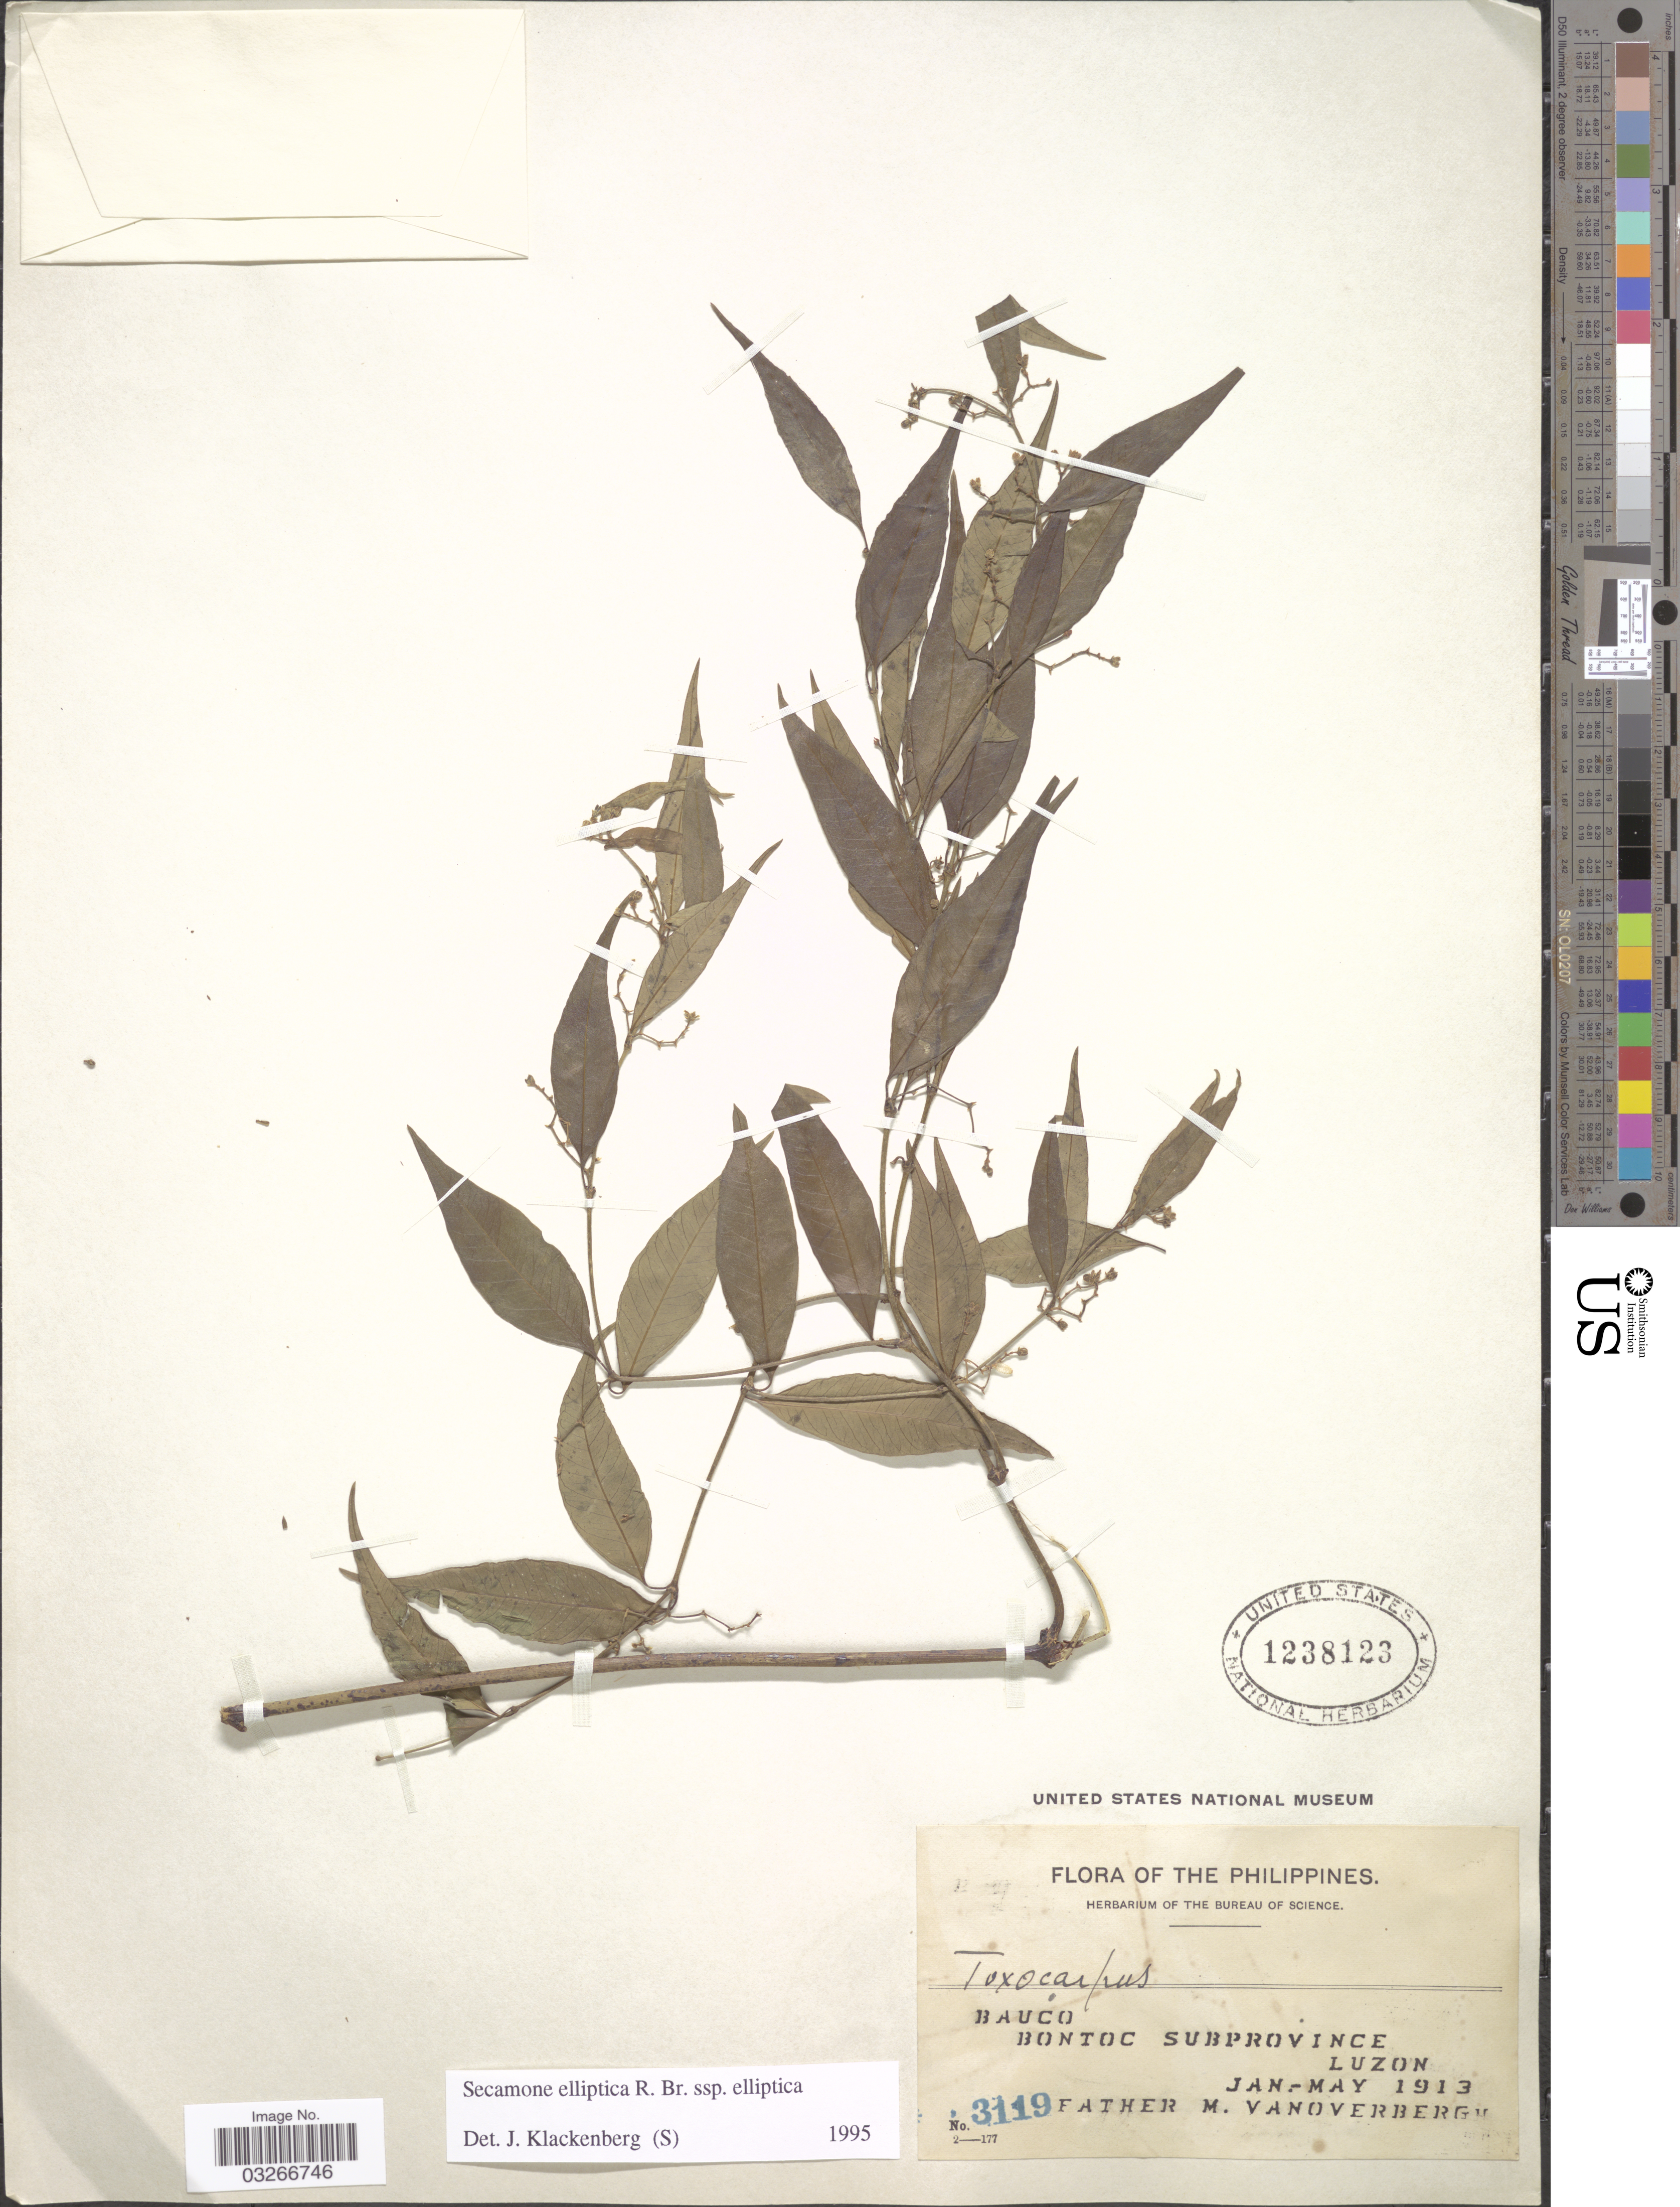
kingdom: Plantae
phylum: Tracheophyta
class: Magnoliopsida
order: Gentianales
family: Apocynaceae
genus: Secamone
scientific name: Secamone elliptica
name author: R. Br.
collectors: F. Vanoverbergh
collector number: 3119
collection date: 1913-01/1913-05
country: Philippines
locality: Bauco, Bontoc Subprovince, Luzon.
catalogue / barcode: US 1238123